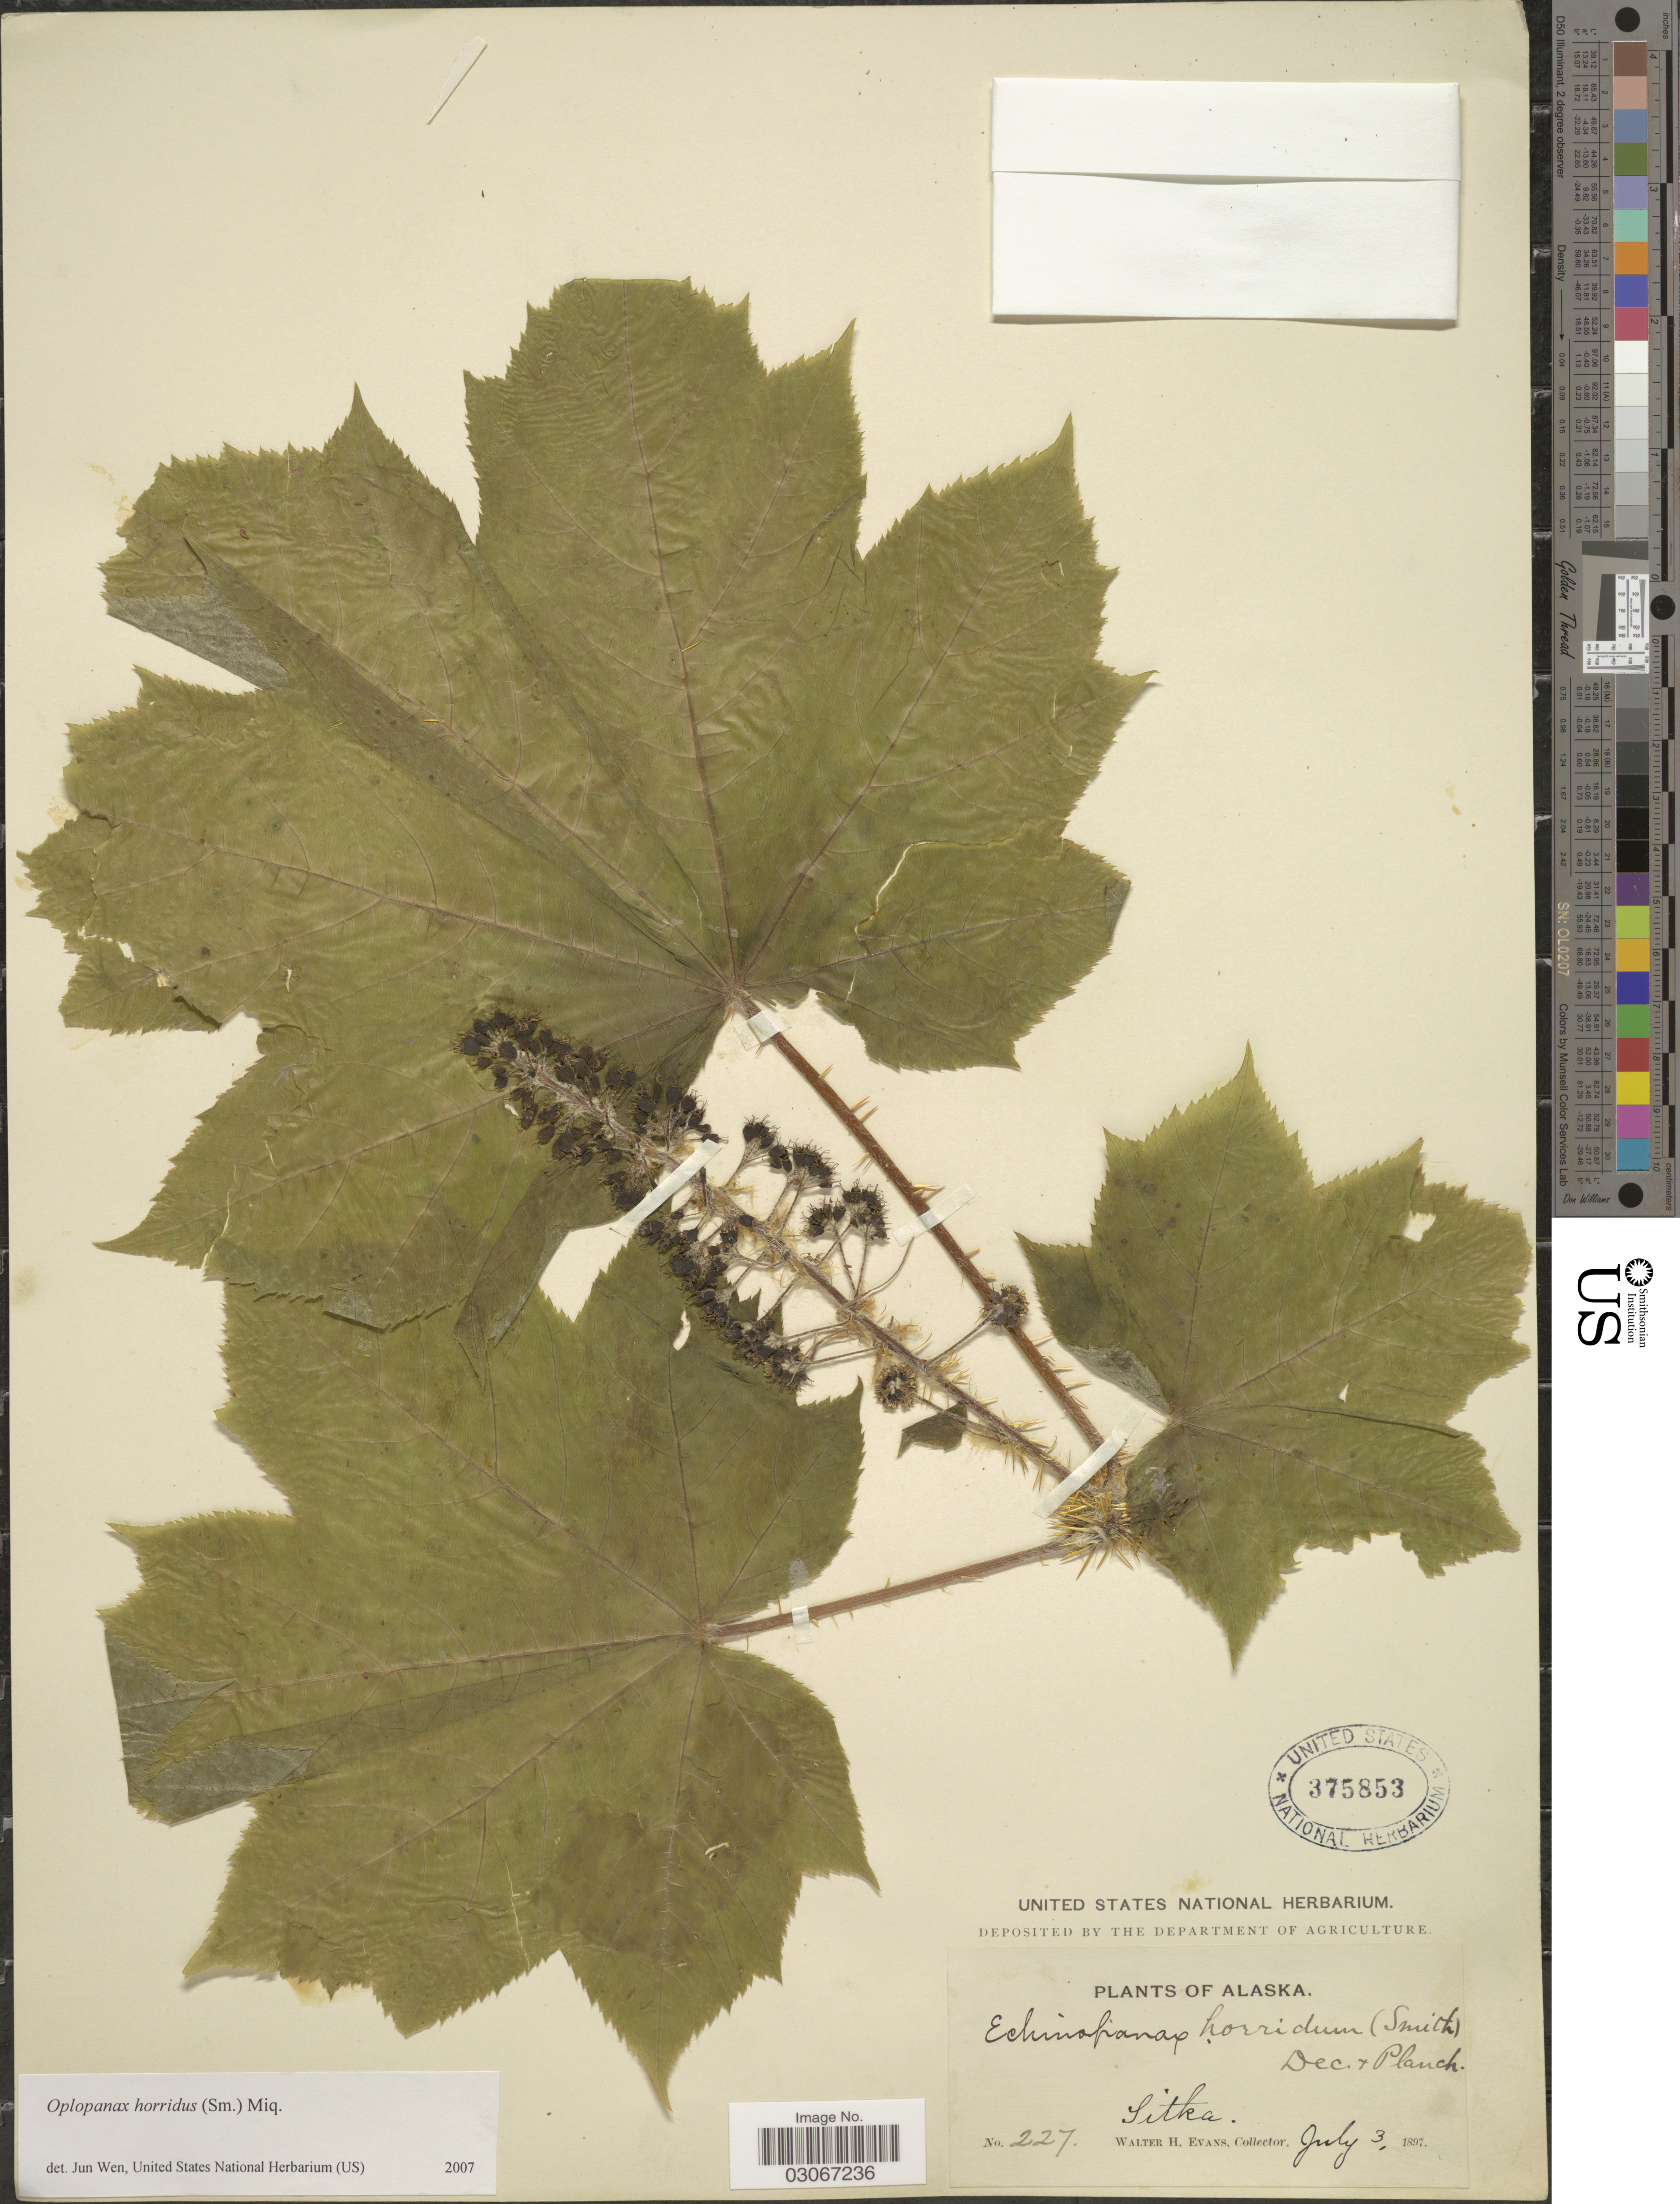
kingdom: Plantae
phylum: Tracheophyta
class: Magnoliopsida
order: Apiales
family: Apiaceae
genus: Opopanax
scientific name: Opopanax horridus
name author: Miq. ex Dippel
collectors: W. H. Evans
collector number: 227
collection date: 1897-07-03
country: United States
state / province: Alaska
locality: Sitka.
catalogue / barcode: US 375853